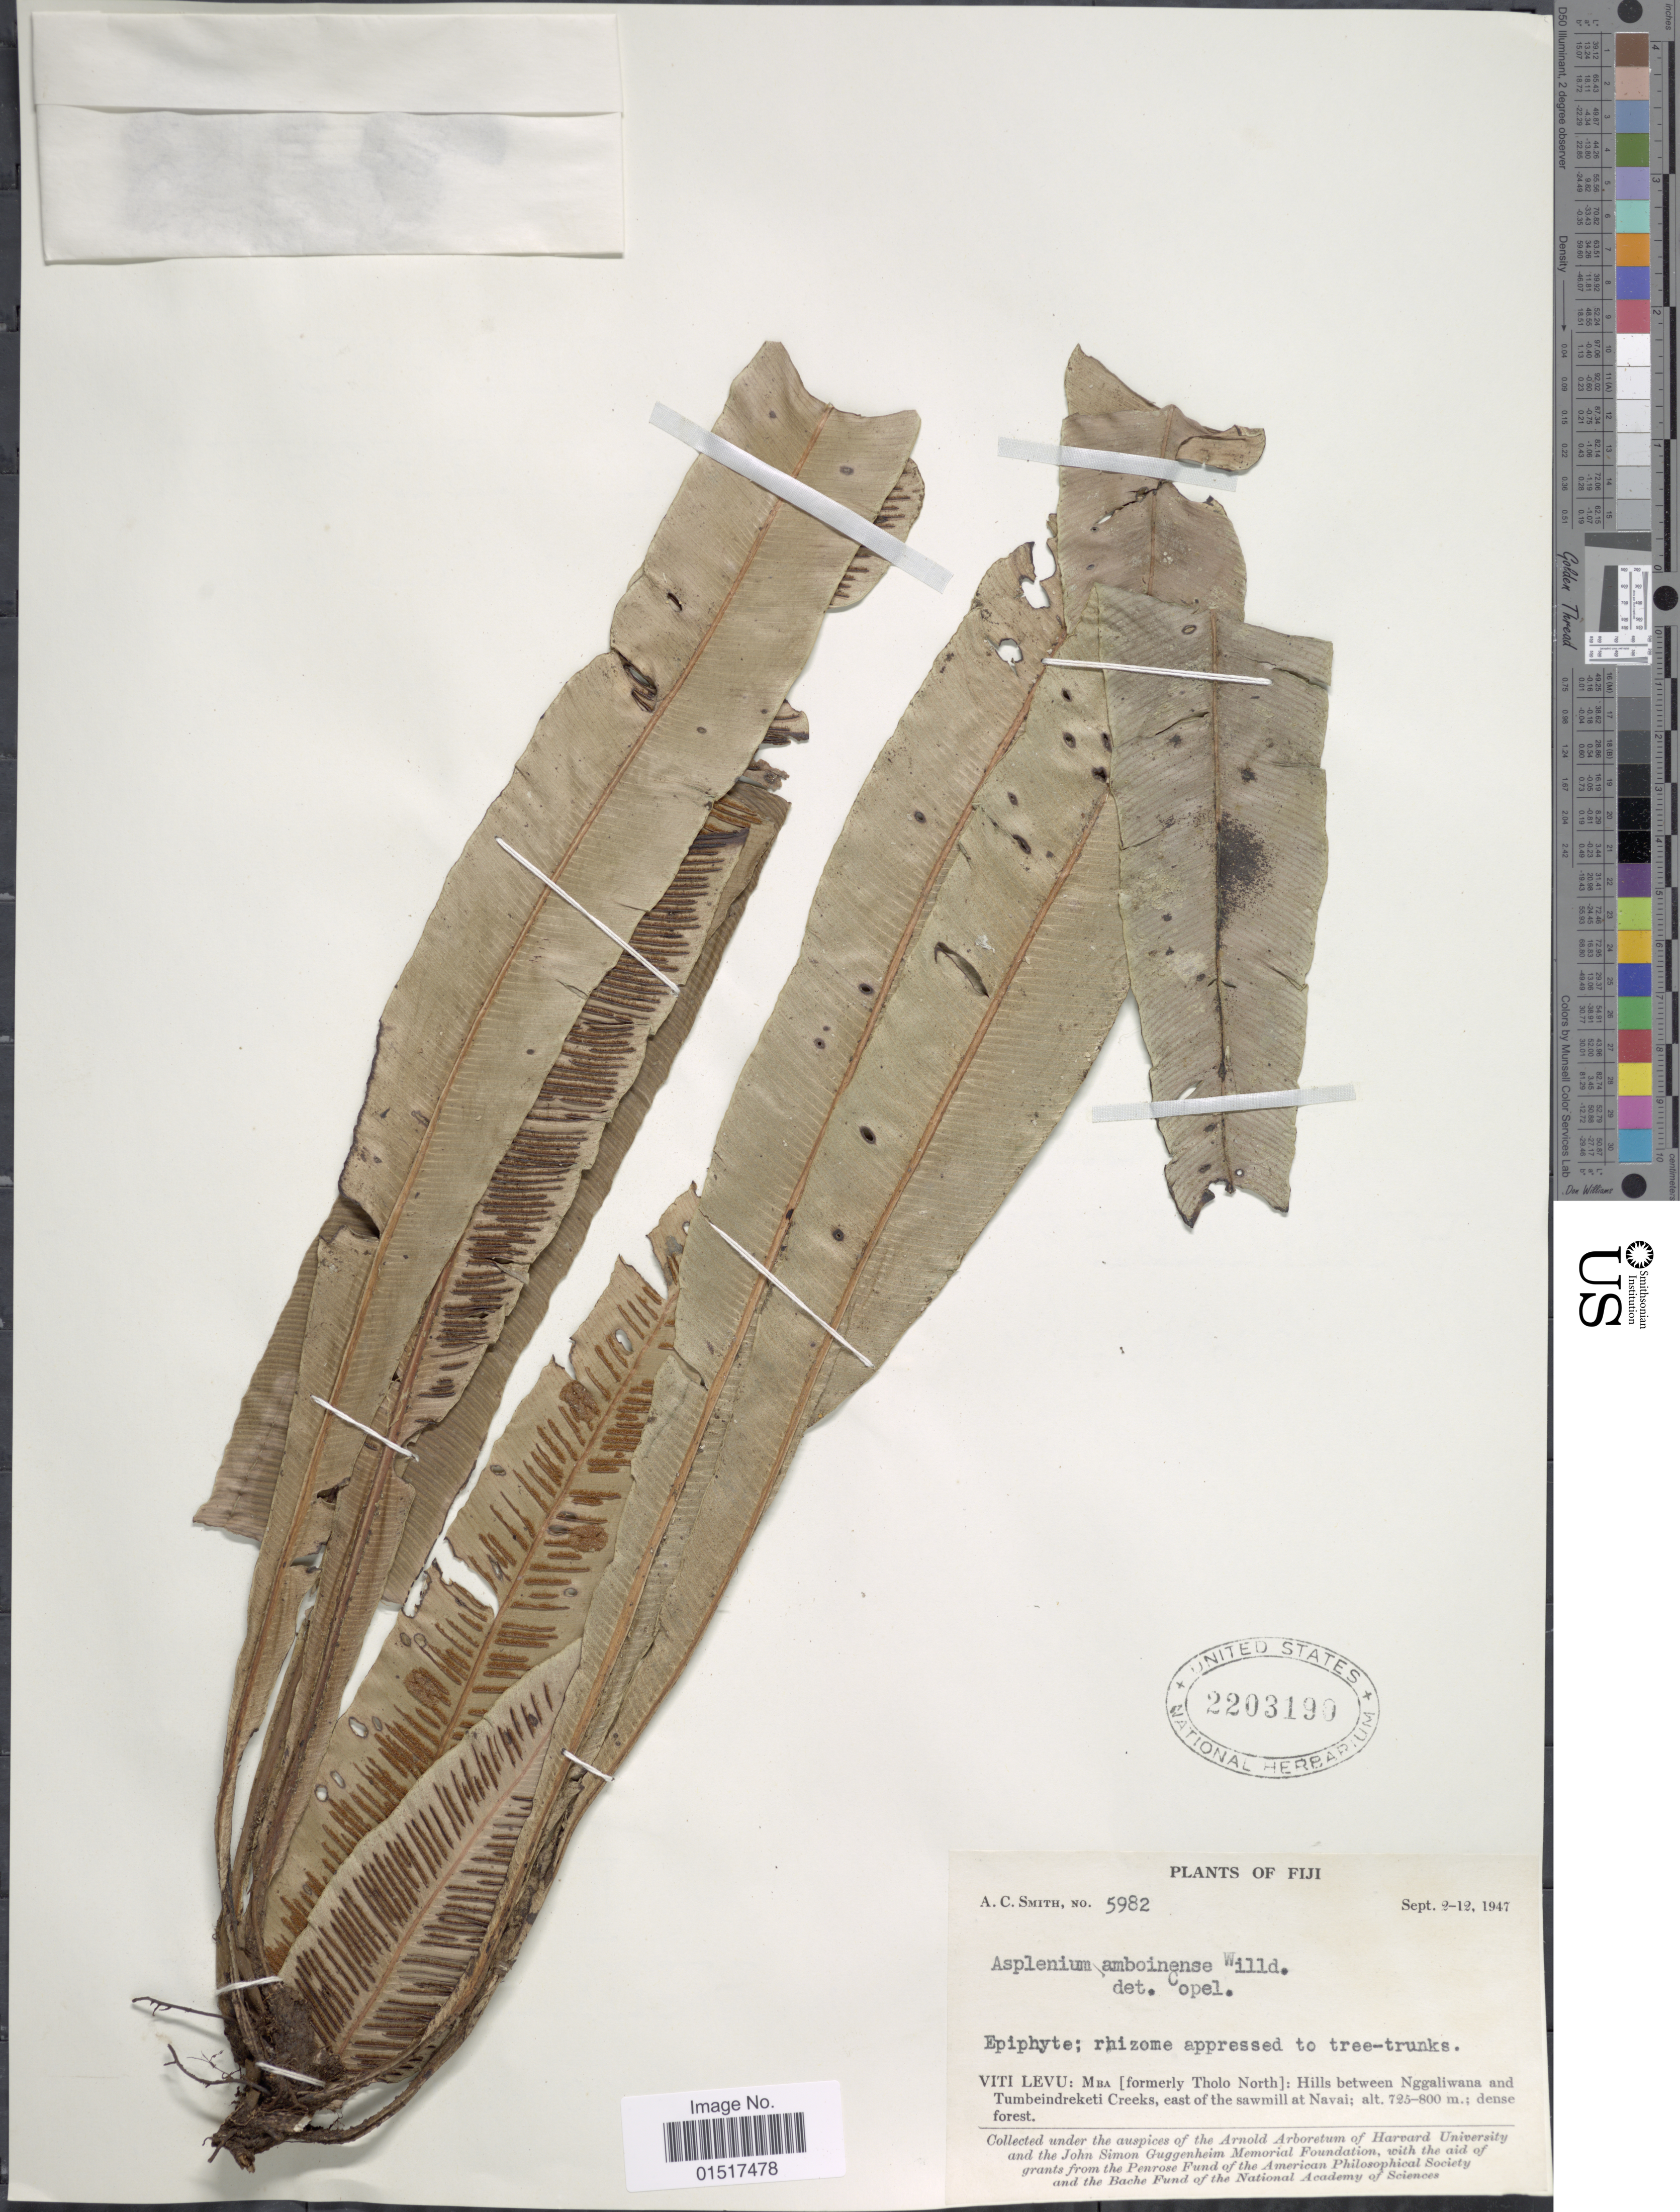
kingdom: Plantae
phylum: Tracheophyta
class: Polypodiopsida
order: Polypodiales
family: Aspleniaceae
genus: Asplenium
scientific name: Asplenium amboinense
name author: Willd.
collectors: A. C. Smith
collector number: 5982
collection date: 1947-09-02/1947-09-12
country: Fiji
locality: Viti Levu: Mba (formerly Tholo North): Hills between Nggaliwana and Tumbeindreketi Creeks, east of the sawmill at Navai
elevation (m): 725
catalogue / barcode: US 2203190